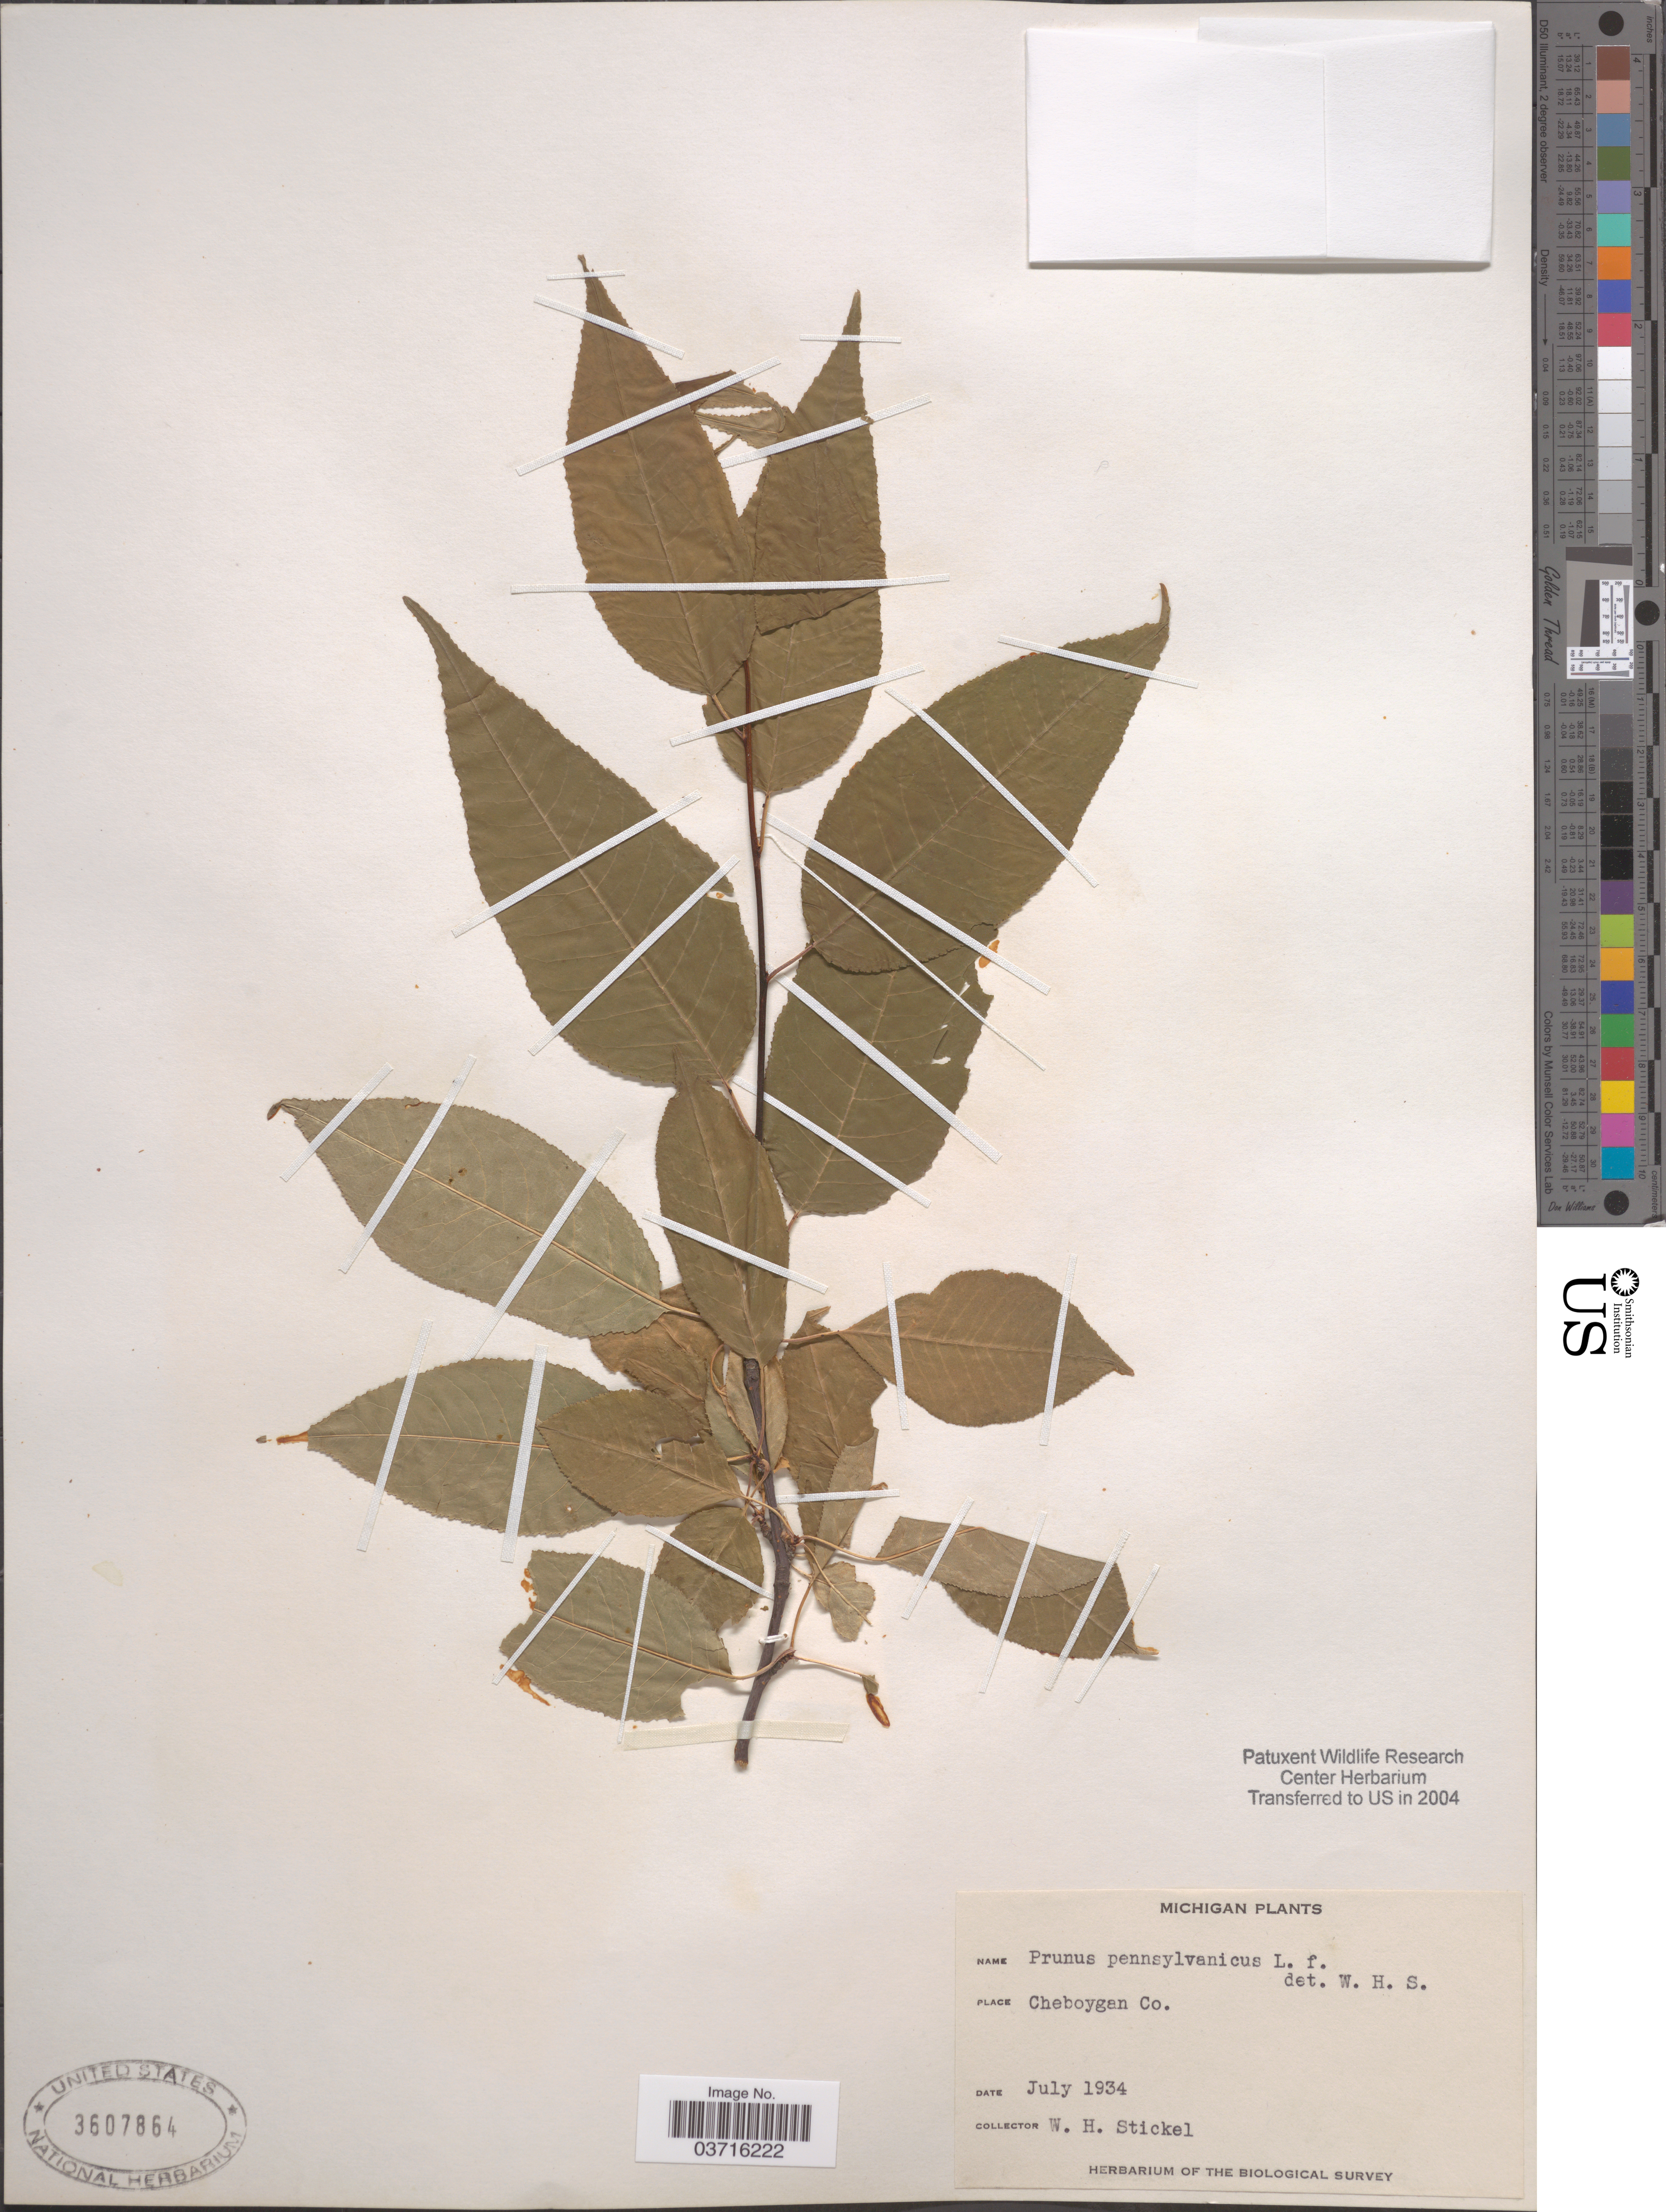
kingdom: Plantae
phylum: Tracheophyta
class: Magnoliopsida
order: Rosales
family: Rosaceae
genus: Prunus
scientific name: Prunus pensylvanica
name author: L. f.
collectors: W. Stickel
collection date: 1934-07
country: United States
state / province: Michigan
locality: Cheboygan Co.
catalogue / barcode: US 3607864